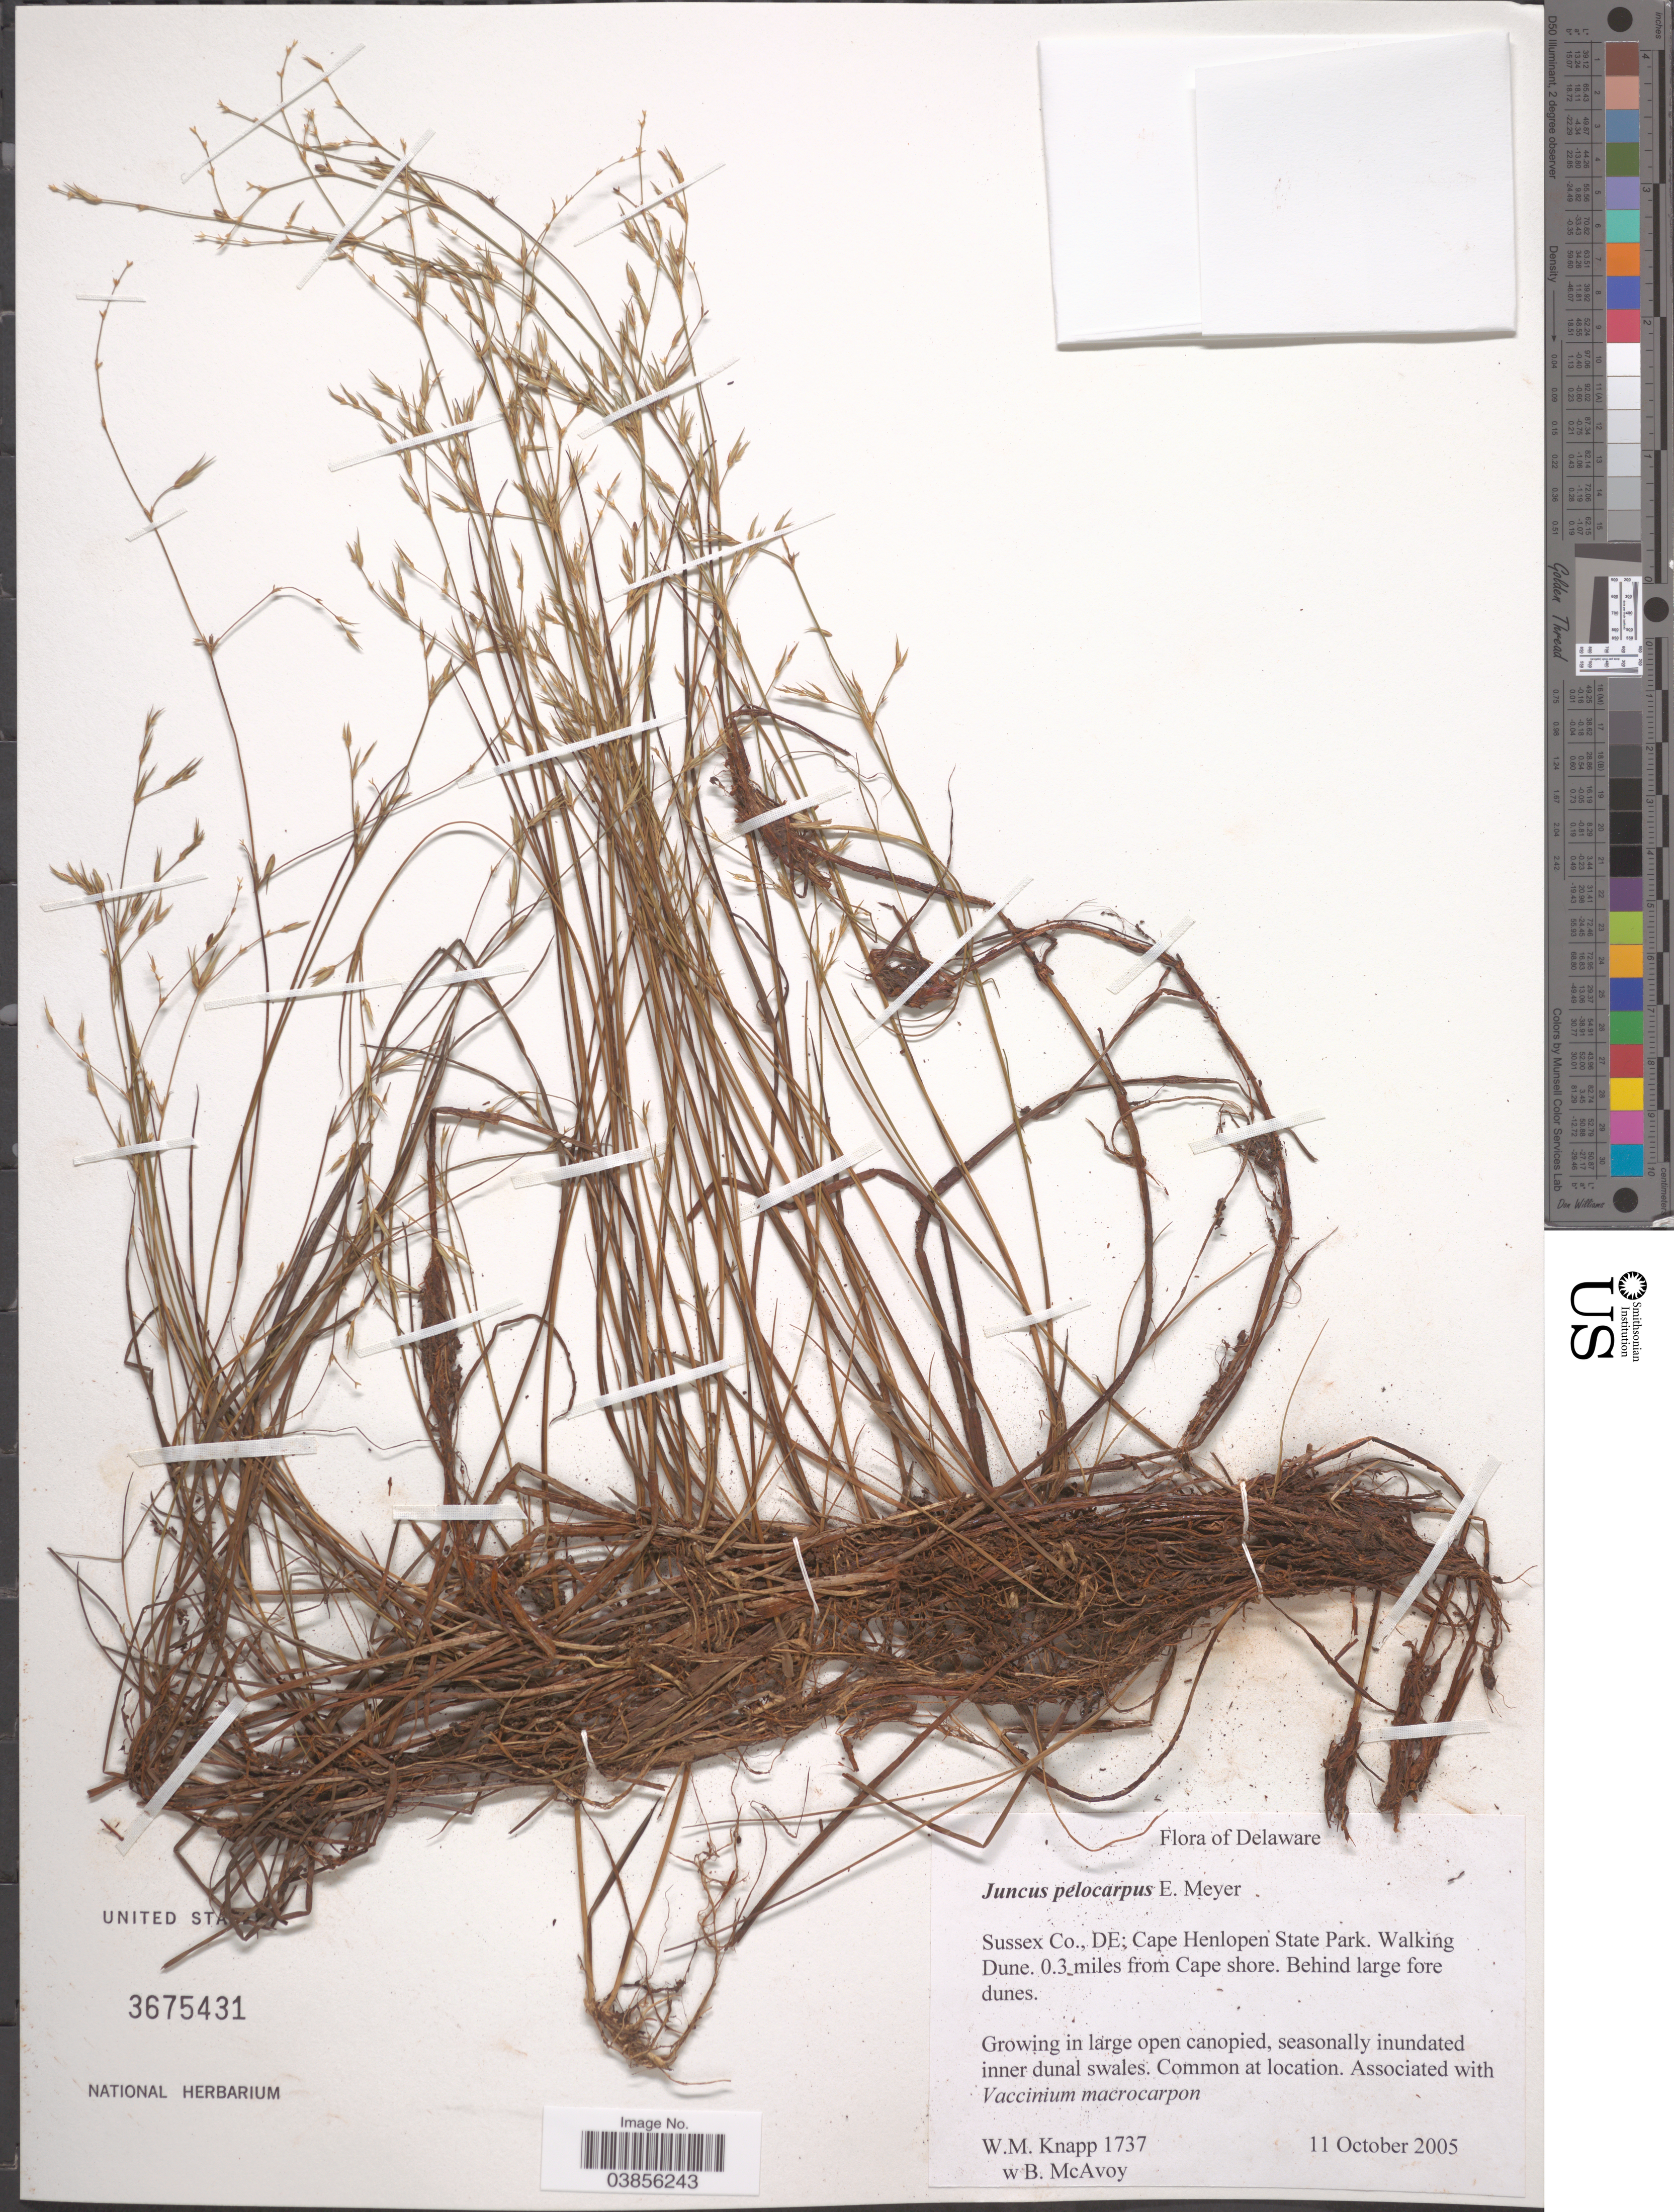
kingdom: Plantae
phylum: Tracheophyta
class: Liliopsida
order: Poales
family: Juncaceae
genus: Juncus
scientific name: Juncus pelocarpus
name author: E. Mey.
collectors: W. Knapp & W. McAvoy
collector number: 1737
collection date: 2005-10-11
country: United States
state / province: Delaware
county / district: Sussex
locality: Sussex Co., DE: Cape Henlopen State Park. Walking Dune. 0.3 miles from Cape shore.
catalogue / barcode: US 3675431